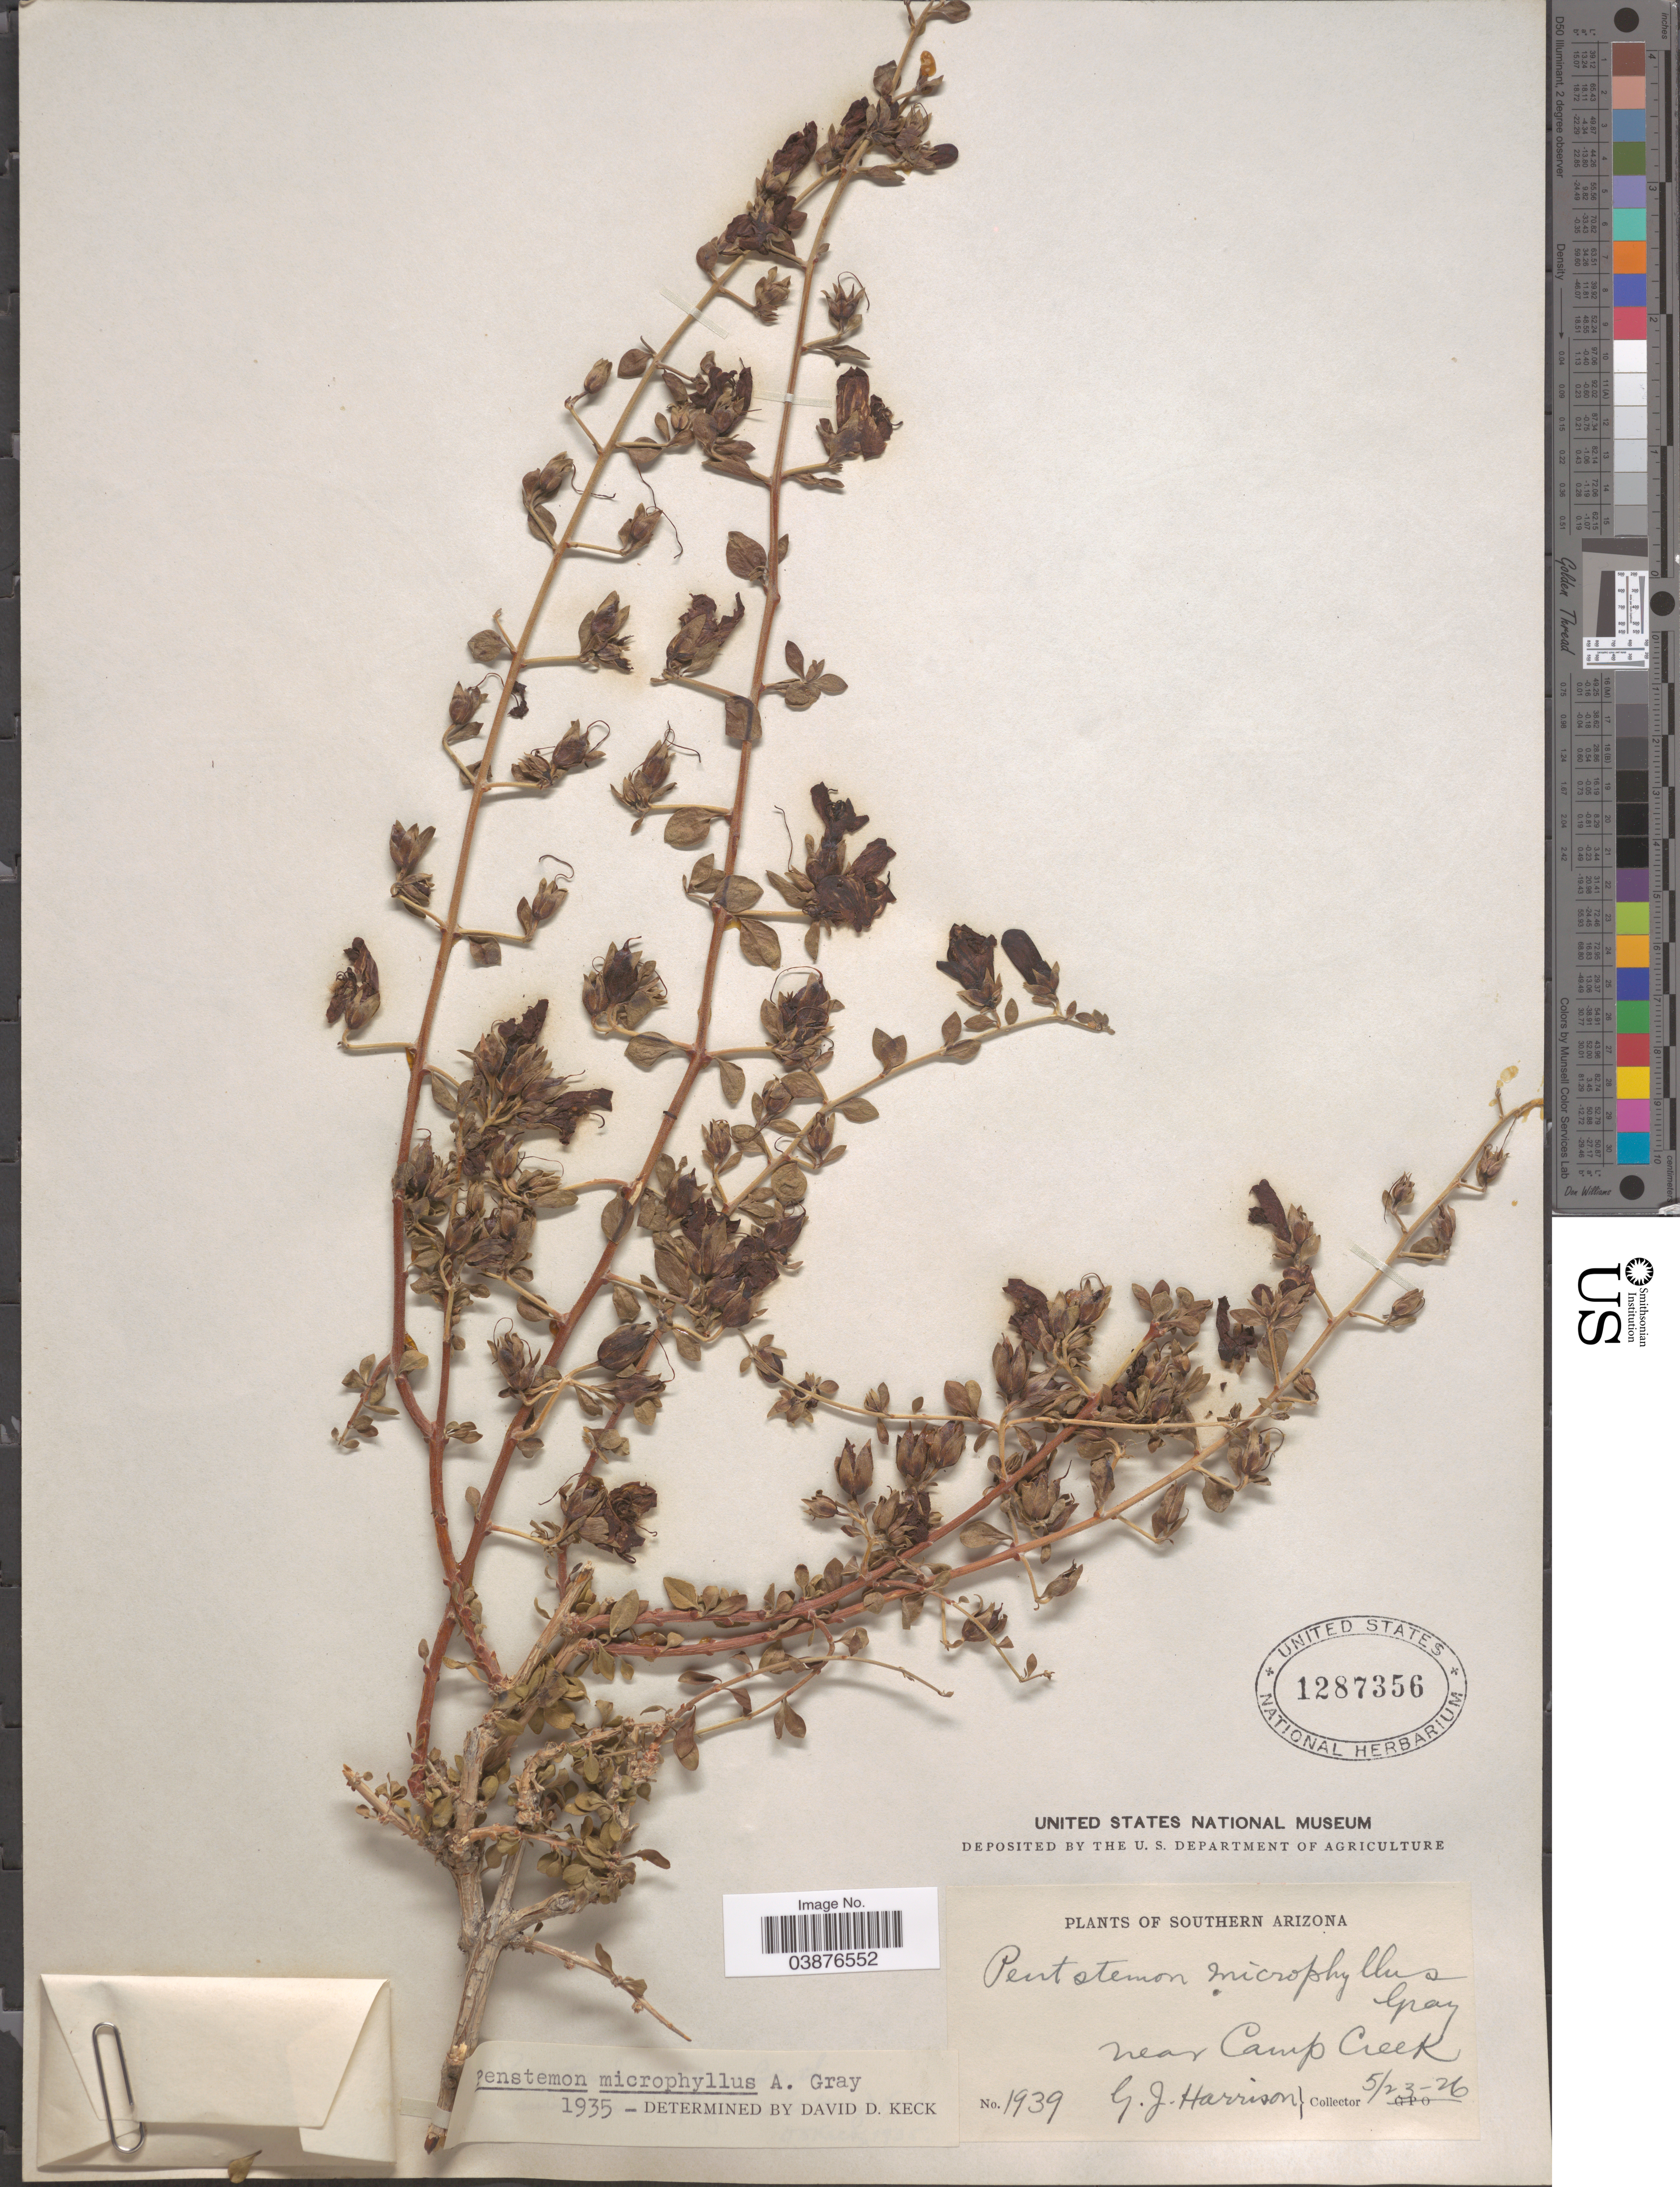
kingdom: Plantae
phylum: Tracheophyta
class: Magnoliopsida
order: Lamiales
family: Plantaginaceae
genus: Penstemon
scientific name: Penstemon microphyllus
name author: A. Gray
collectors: G. J. Harrison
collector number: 1939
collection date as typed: Transcribed d/m/y: 23/5/26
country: United States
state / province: Arizona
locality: Southern Arizona. Near Camp Creek.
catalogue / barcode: US 1287356